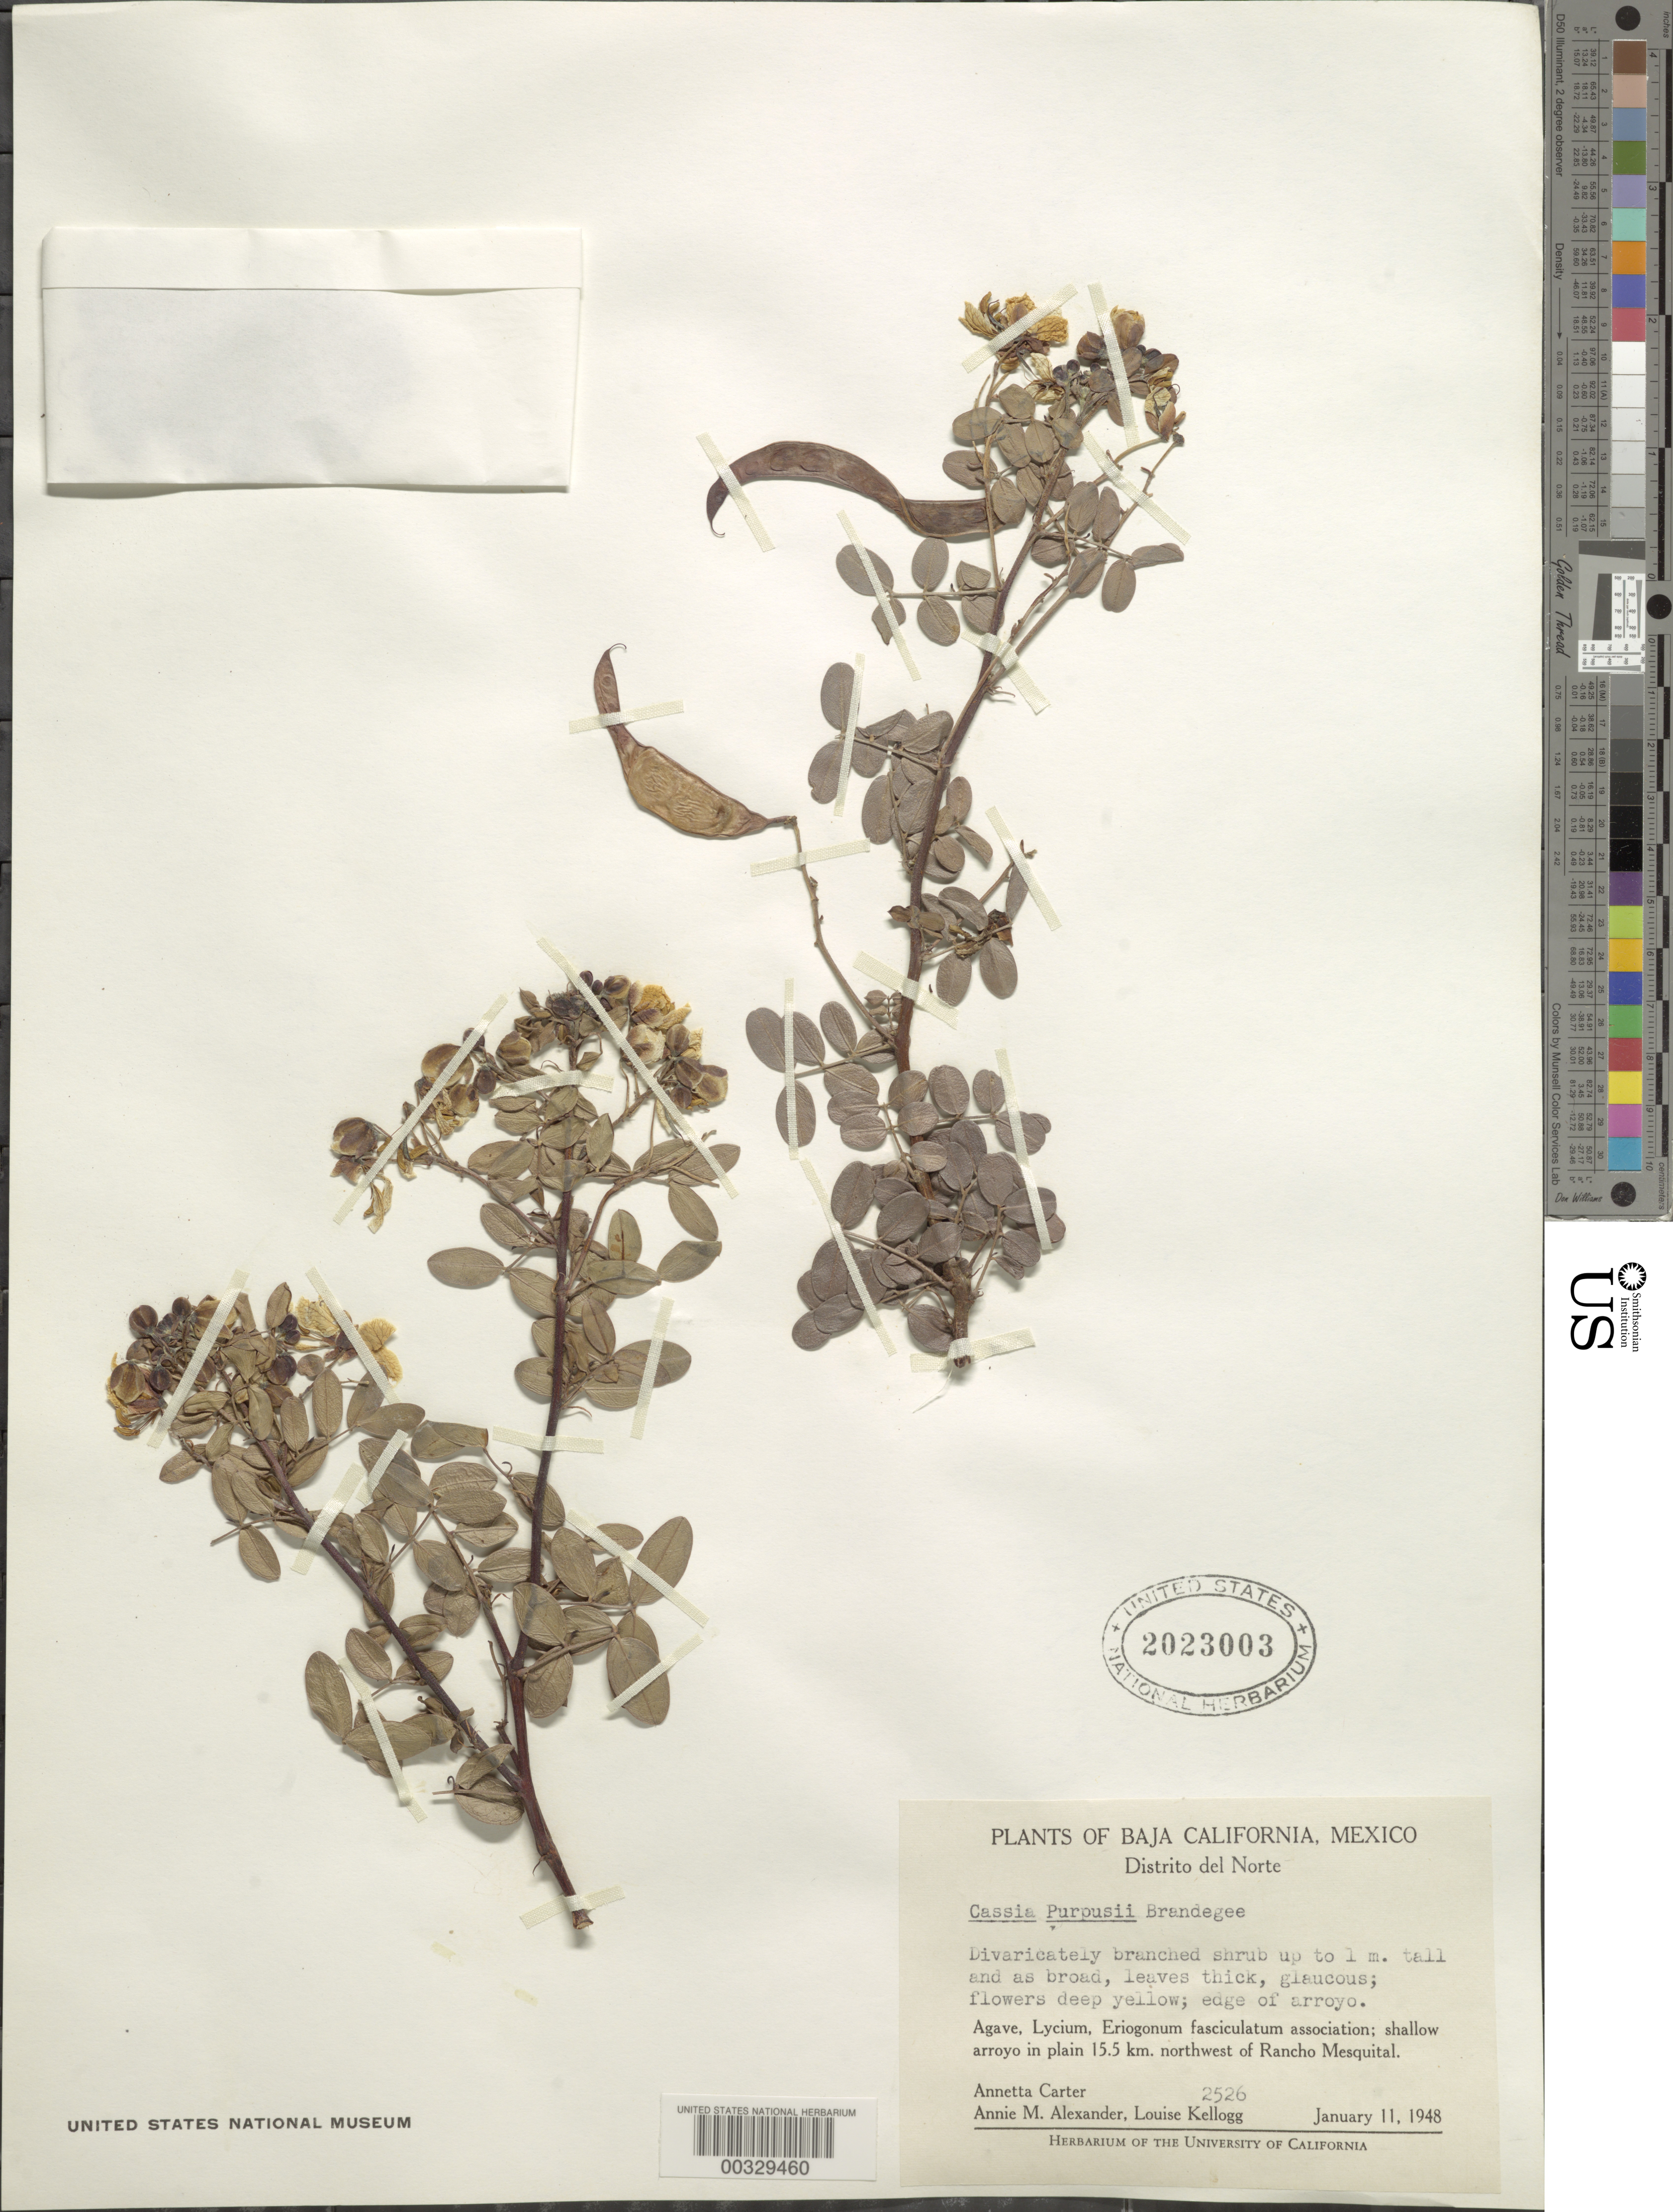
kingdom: Plantae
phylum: Tracheophyta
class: Magnoliopsida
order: Fabales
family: Fabaceae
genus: Senna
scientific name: Senna purpusii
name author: (Brandegee) H.S. Irwin & Barneby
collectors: A. M. Carter, A. M. Alexander & L. Kellogg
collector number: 2526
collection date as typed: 11 Jan 1948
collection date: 1948-01-11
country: Mexico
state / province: Baja California Norte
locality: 15.5 km NW of Rancho Mesquital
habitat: Edge of arroyo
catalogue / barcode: US 2023003